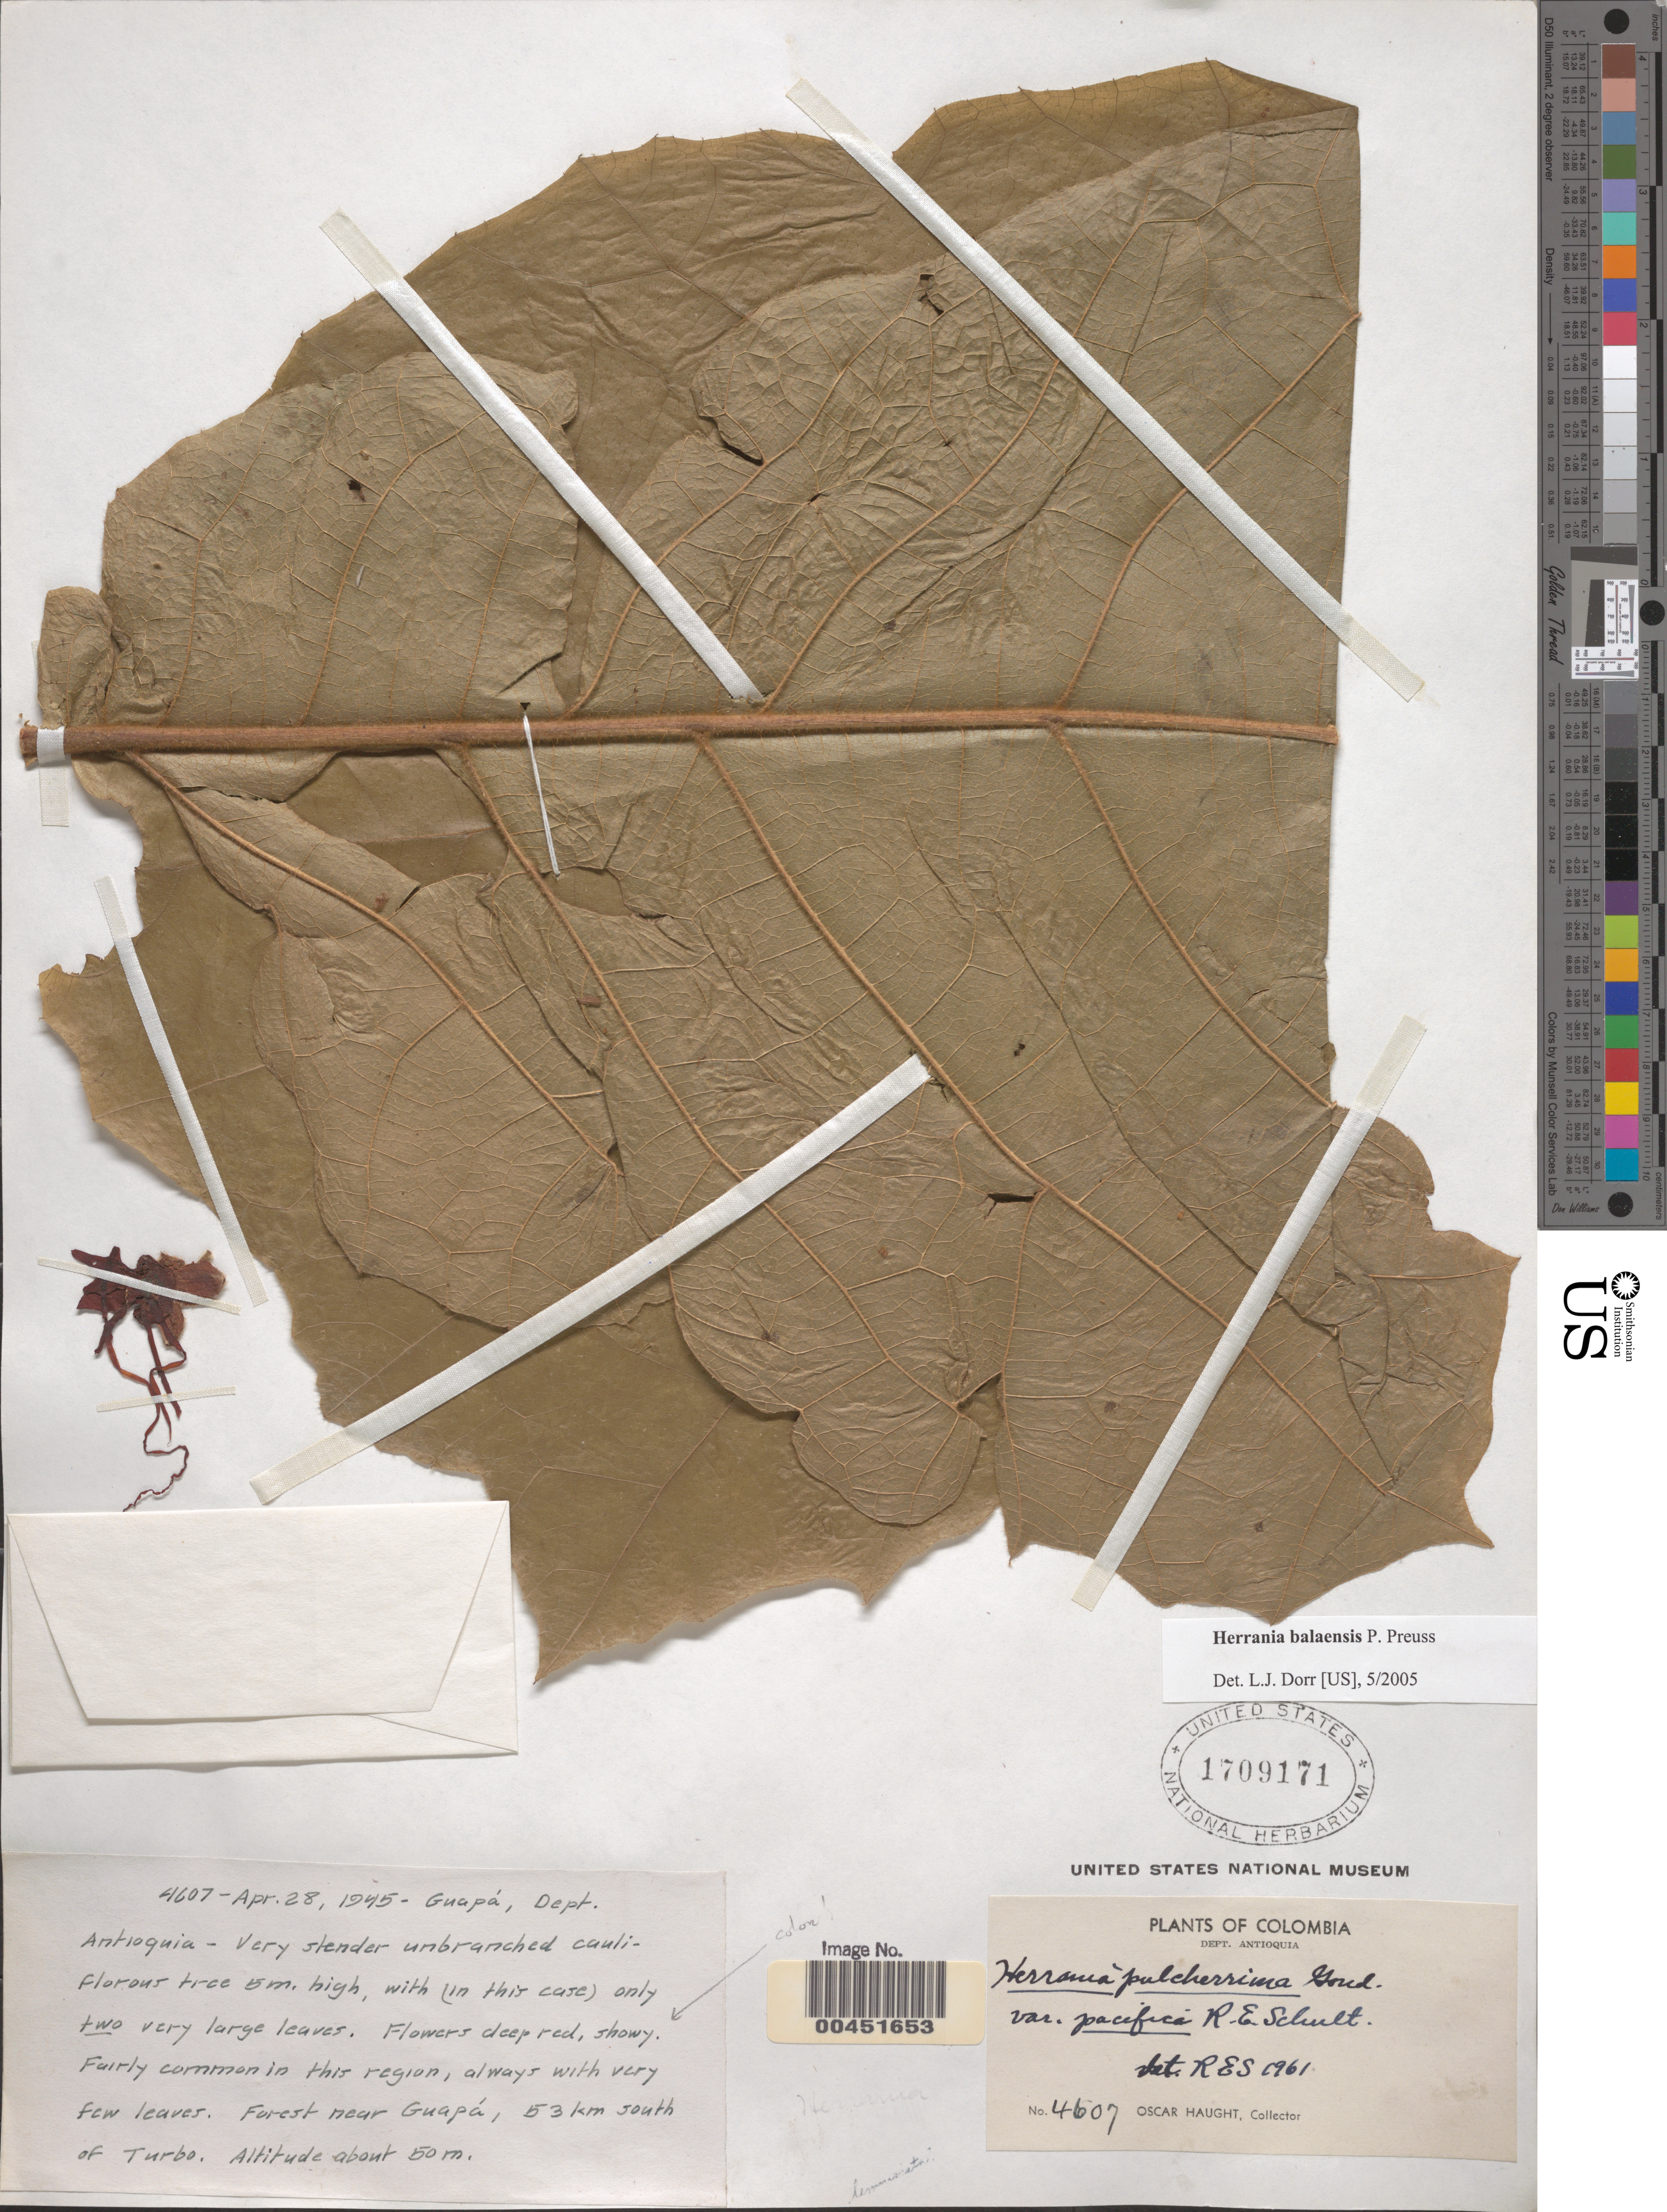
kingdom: Plantae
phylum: Tracheophyta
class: Magnoliopsida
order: Malvales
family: Malvaceae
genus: Theobroma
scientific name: Theobroma pulcherrimum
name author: (Goudot) De Wild.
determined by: Dorr, Laurence J., Curator (BOT), Smithsonian Institution - National Museum of Natural History (UNITED STATES)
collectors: O. L. Haught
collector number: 4607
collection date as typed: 28 Apr 1945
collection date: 1945-04-28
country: Colombia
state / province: Antioquia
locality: Near Guapá, 53 km S of Turbo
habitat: forest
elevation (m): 50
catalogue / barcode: US 1709171